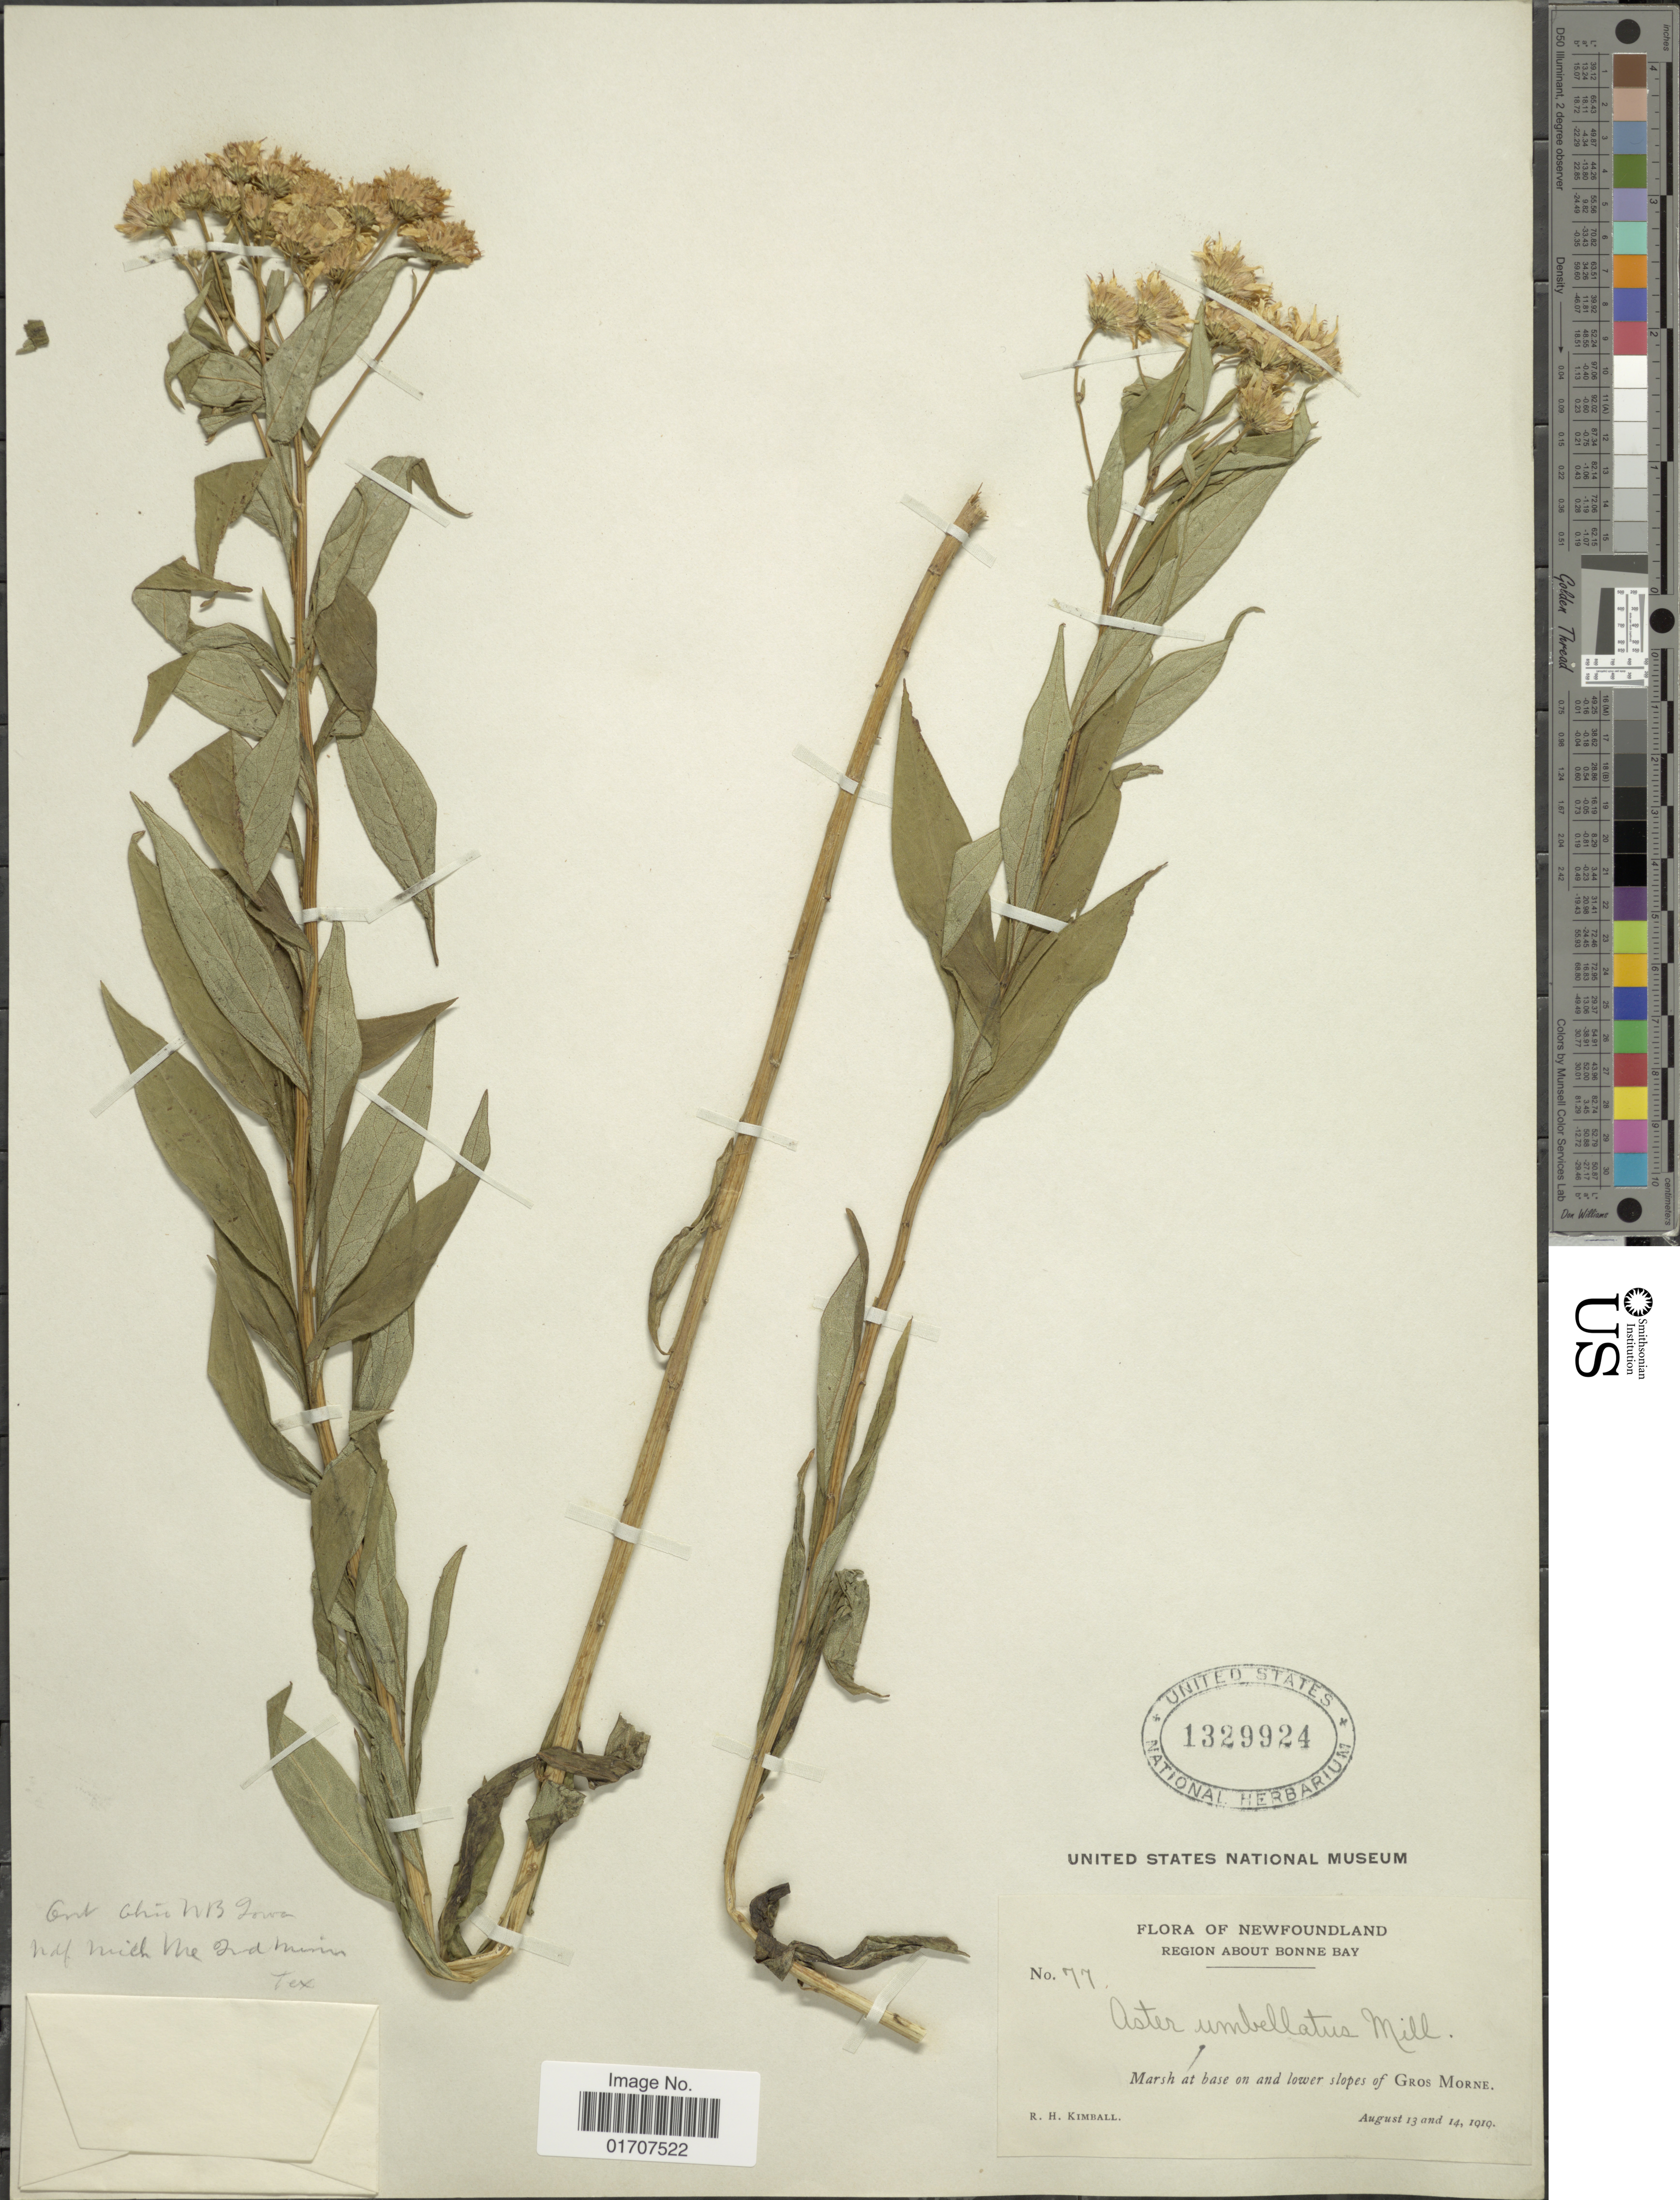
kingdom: Plantae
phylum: Tracheophyta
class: Magnoliopsida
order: Asterales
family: Asteraceae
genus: Doellingeria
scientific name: Doellingeria umbellata var. umbellata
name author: Nees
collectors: R. Kimball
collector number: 77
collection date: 1919-08-13/1919-08-14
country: Canada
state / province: Newfoundland and Labrador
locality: Region about Bonne Bay, Marsh at base on and lower slopes of Gros Morne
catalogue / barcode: US 1329924